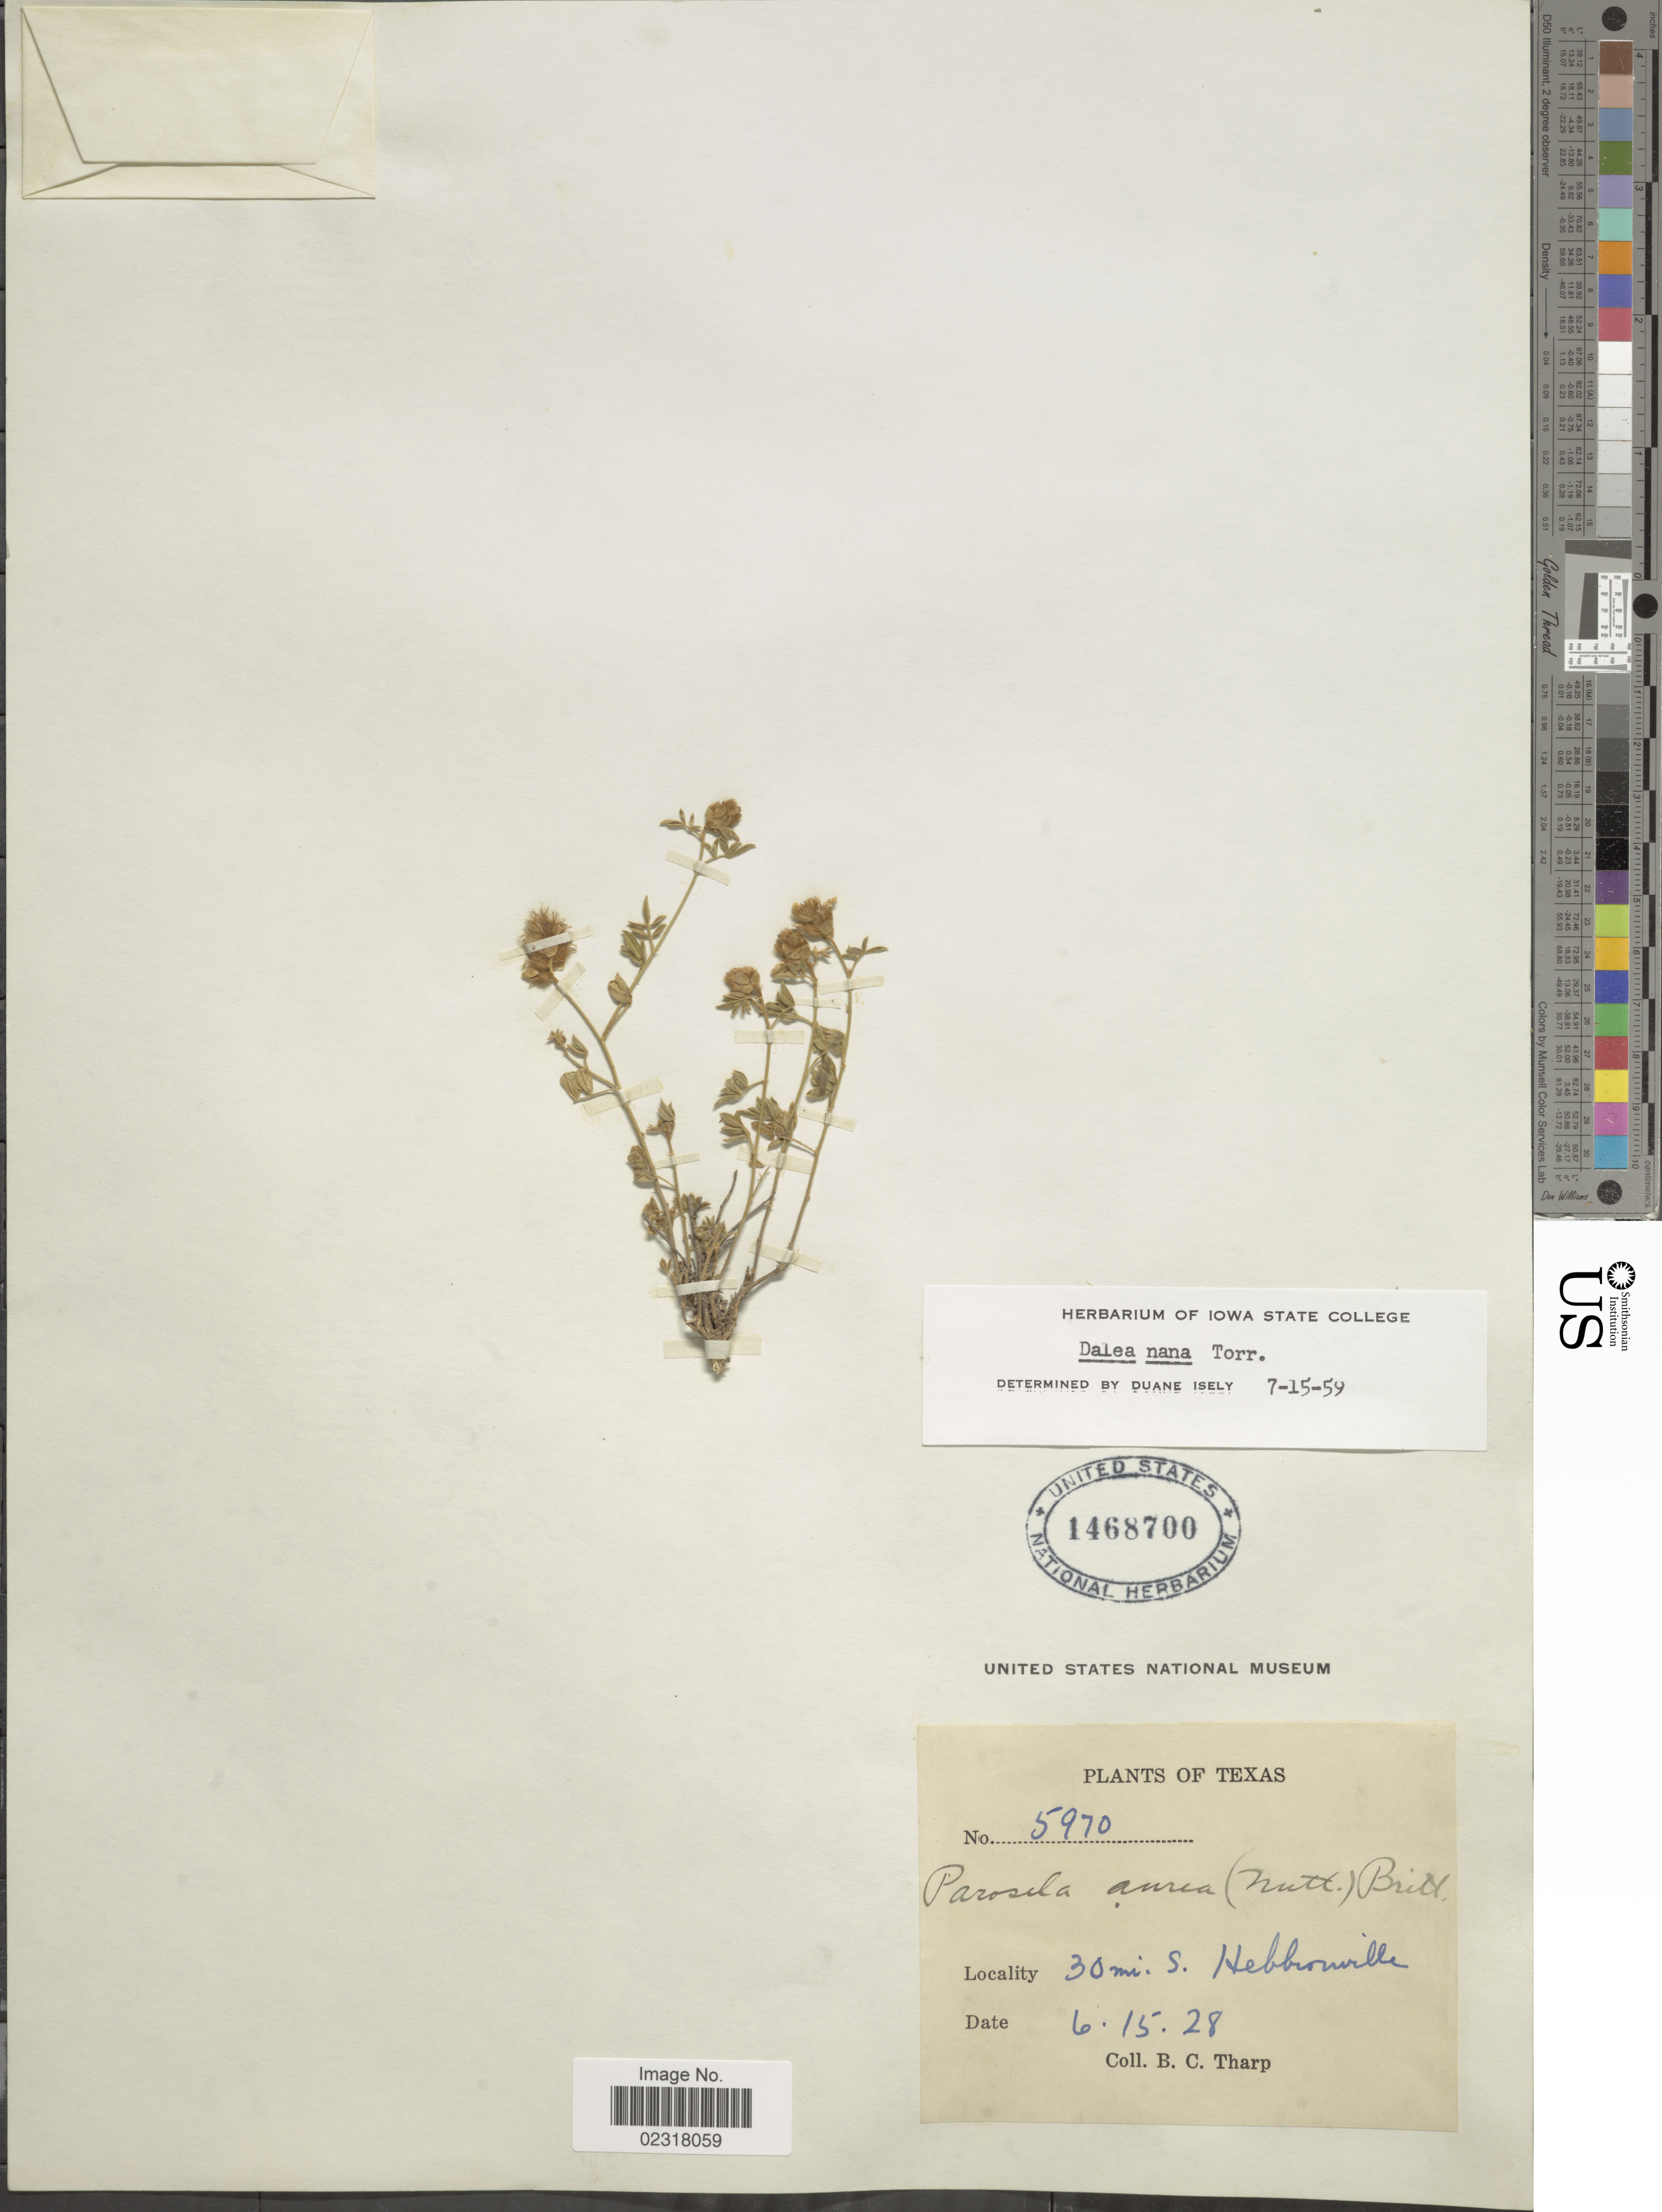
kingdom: Plantae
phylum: Tracheophyta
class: Magnoliopsida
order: Fabales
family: Fabaceae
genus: Dalea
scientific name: Dalea nana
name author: Torr. & A. Gray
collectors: B. C. Tharp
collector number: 5970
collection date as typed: Transcribed d/m/y: 15/6/28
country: United States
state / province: Texas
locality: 30 mi. S. Hebbronville.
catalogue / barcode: US 1468700